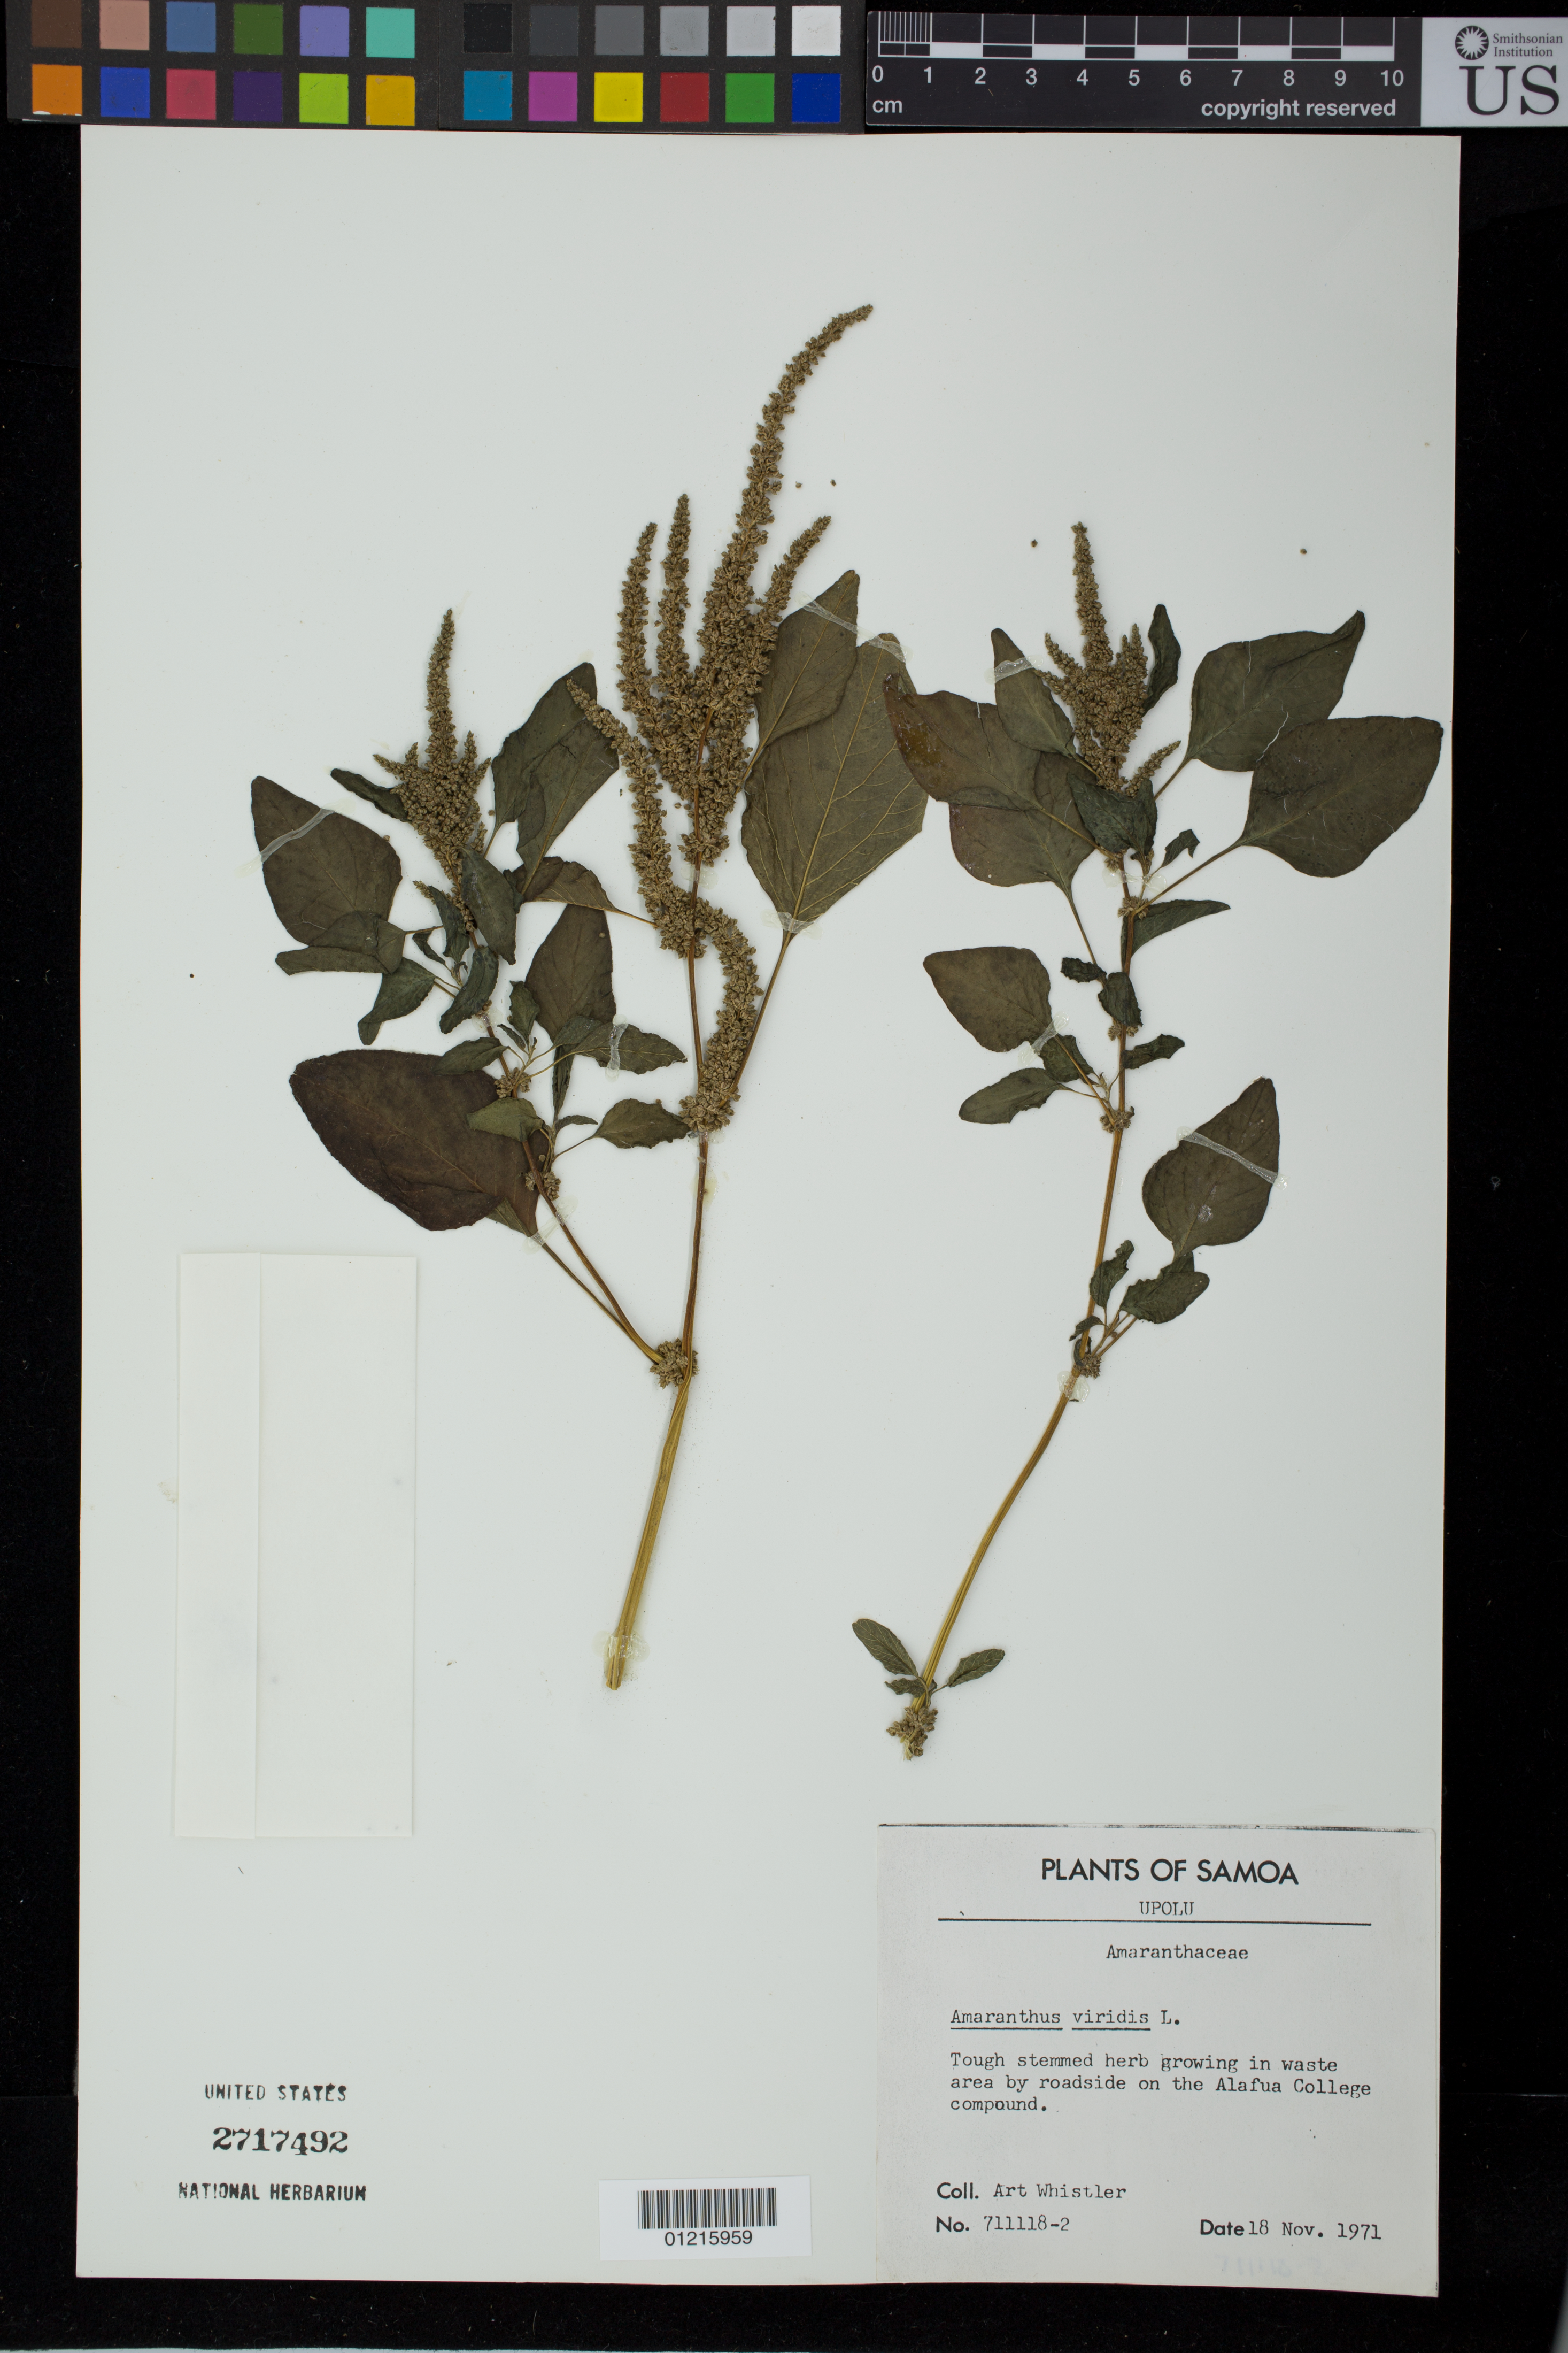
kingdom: Plantae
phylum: Tracheophyta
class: Magnoliopsida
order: Caryophyllales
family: Amaranthaceae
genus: Amaranthus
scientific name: Amaranthus viridis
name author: L.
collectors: A. Whistler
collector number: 711118-2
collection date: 1971-11-18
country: Samoa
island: Upolu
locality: By roadside on the Alafua College compound.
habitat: Waste area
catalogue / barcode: US 2717492